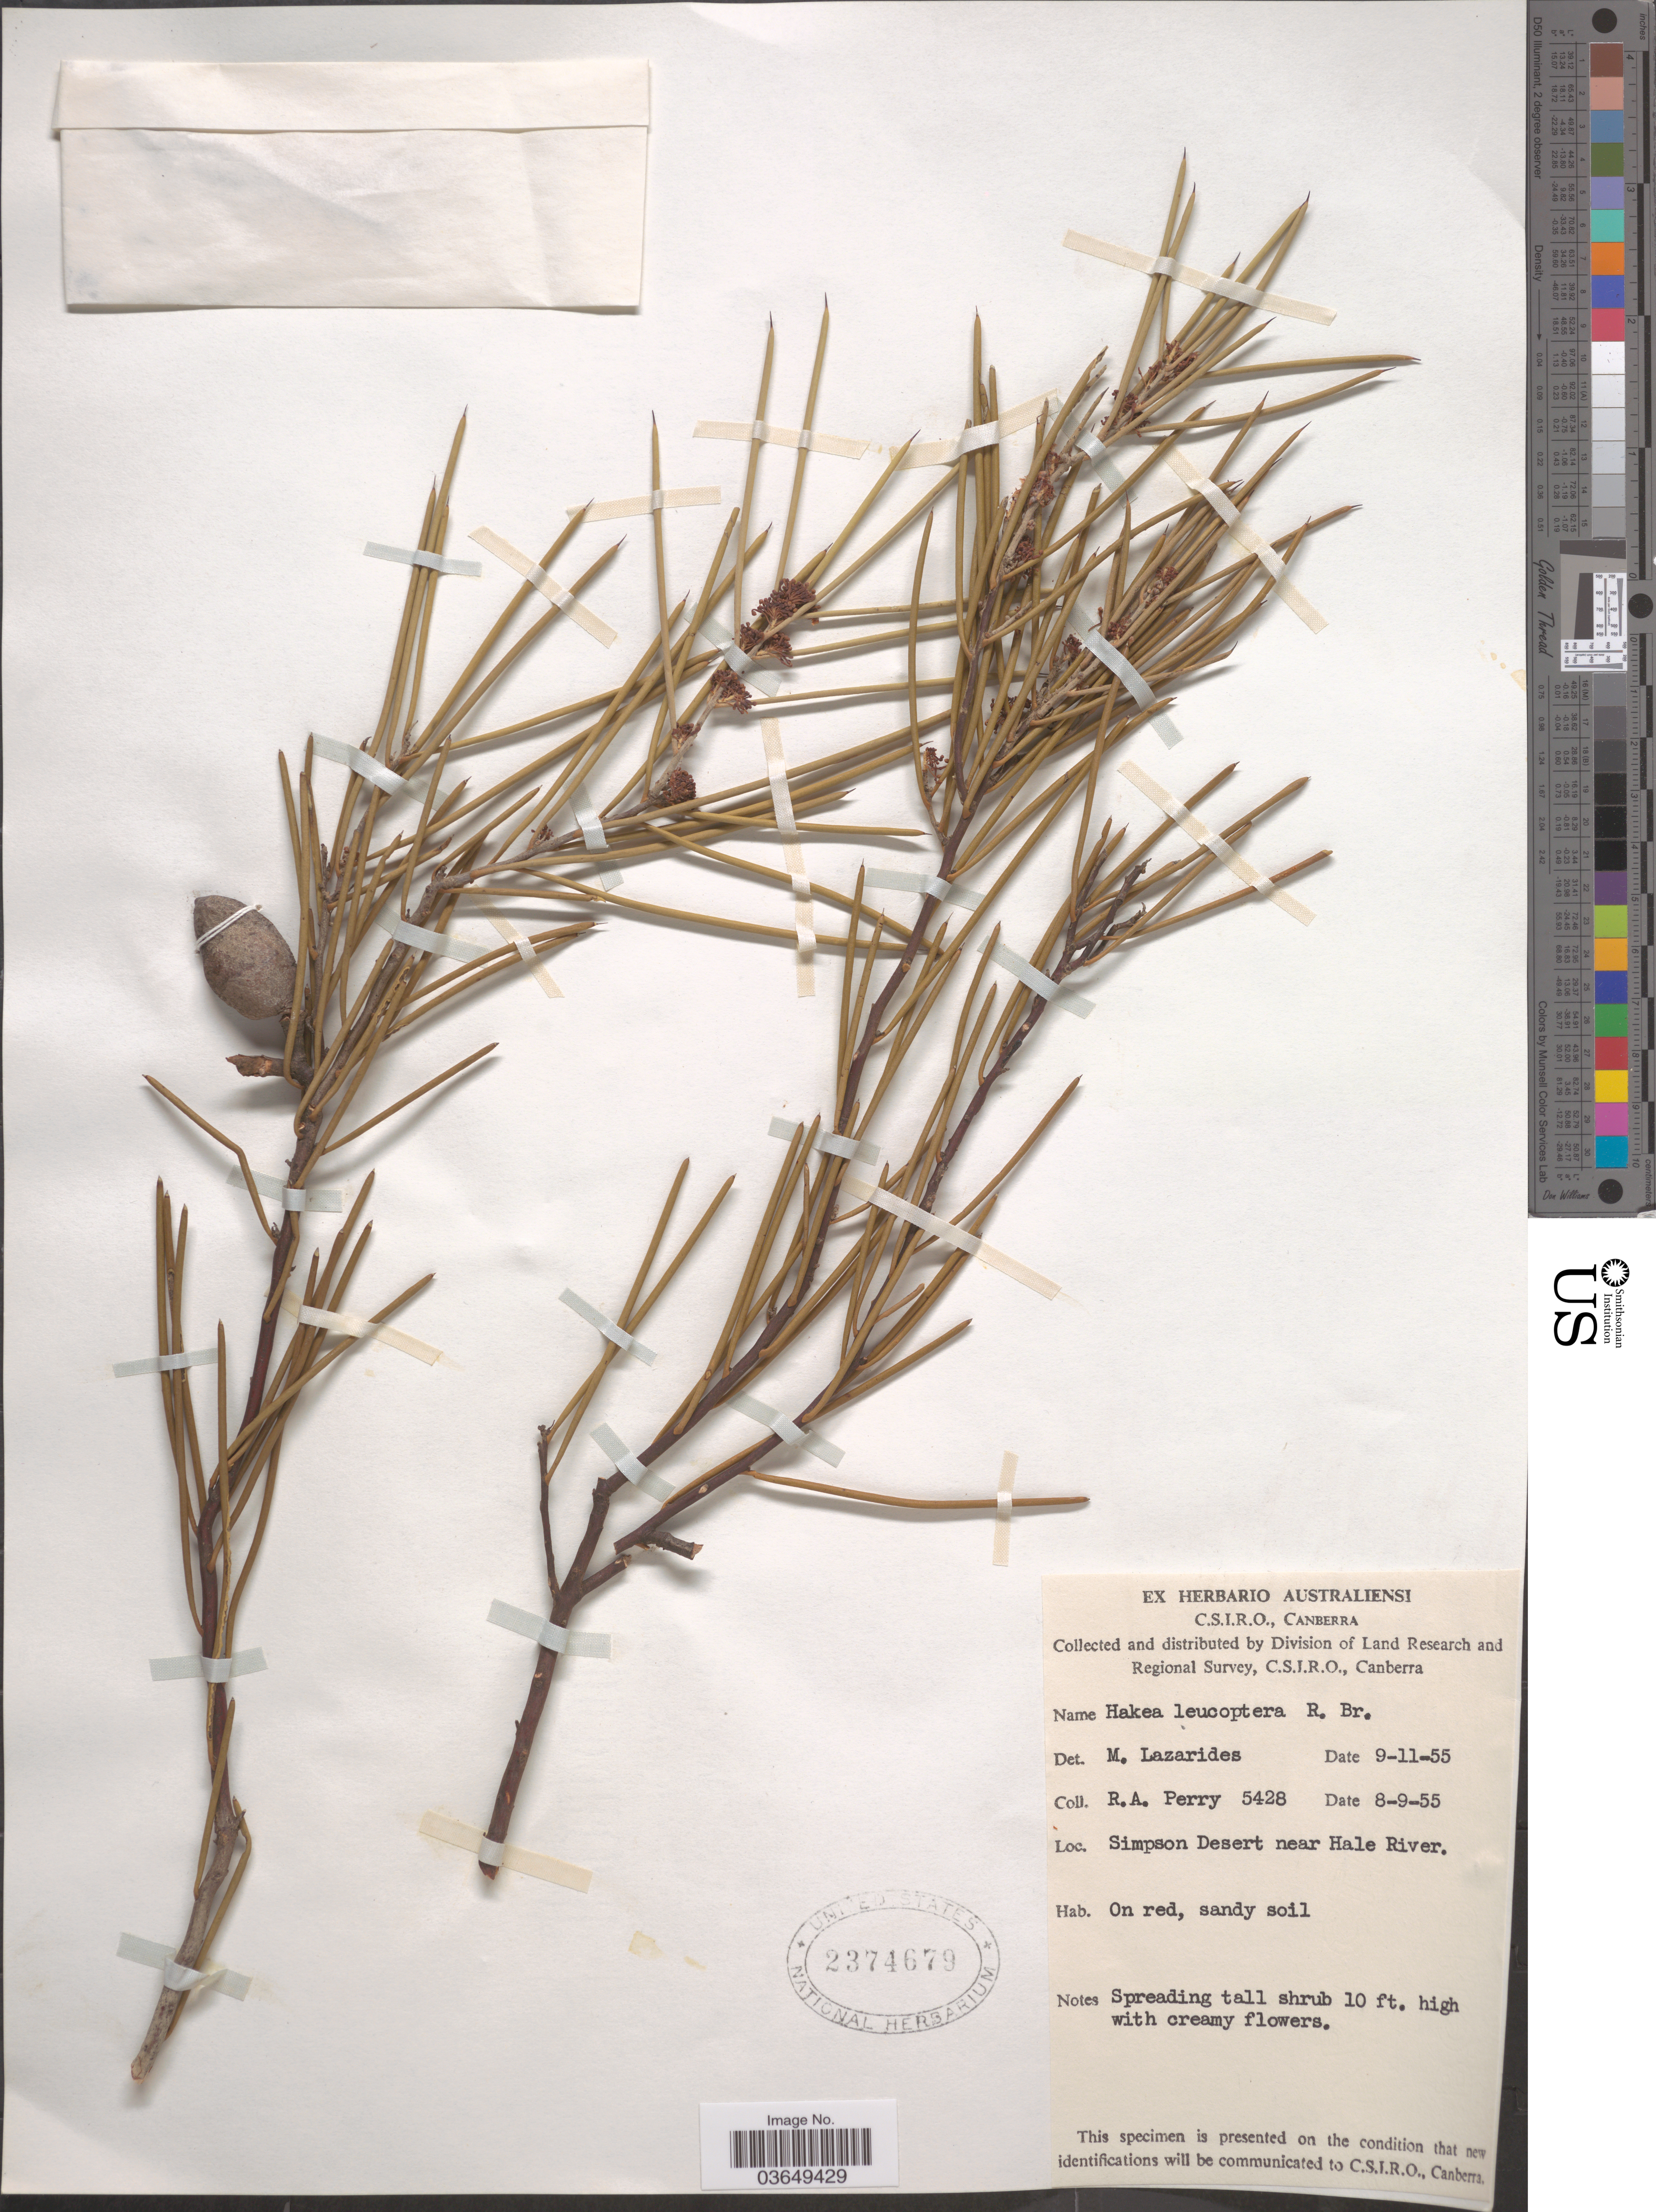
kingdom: Plantae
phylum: Tracheophyta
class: Magnoliopsida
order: Proteales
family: Proteaceae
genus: Hakea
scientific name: Hakea leucoptera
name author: R. Br.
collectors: Perry, R. A.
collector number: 5428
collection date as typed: Transcribed d/m/y: 8/9/55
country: Australia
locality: Simpson Desert near Hale River.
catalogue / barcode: US 2374679